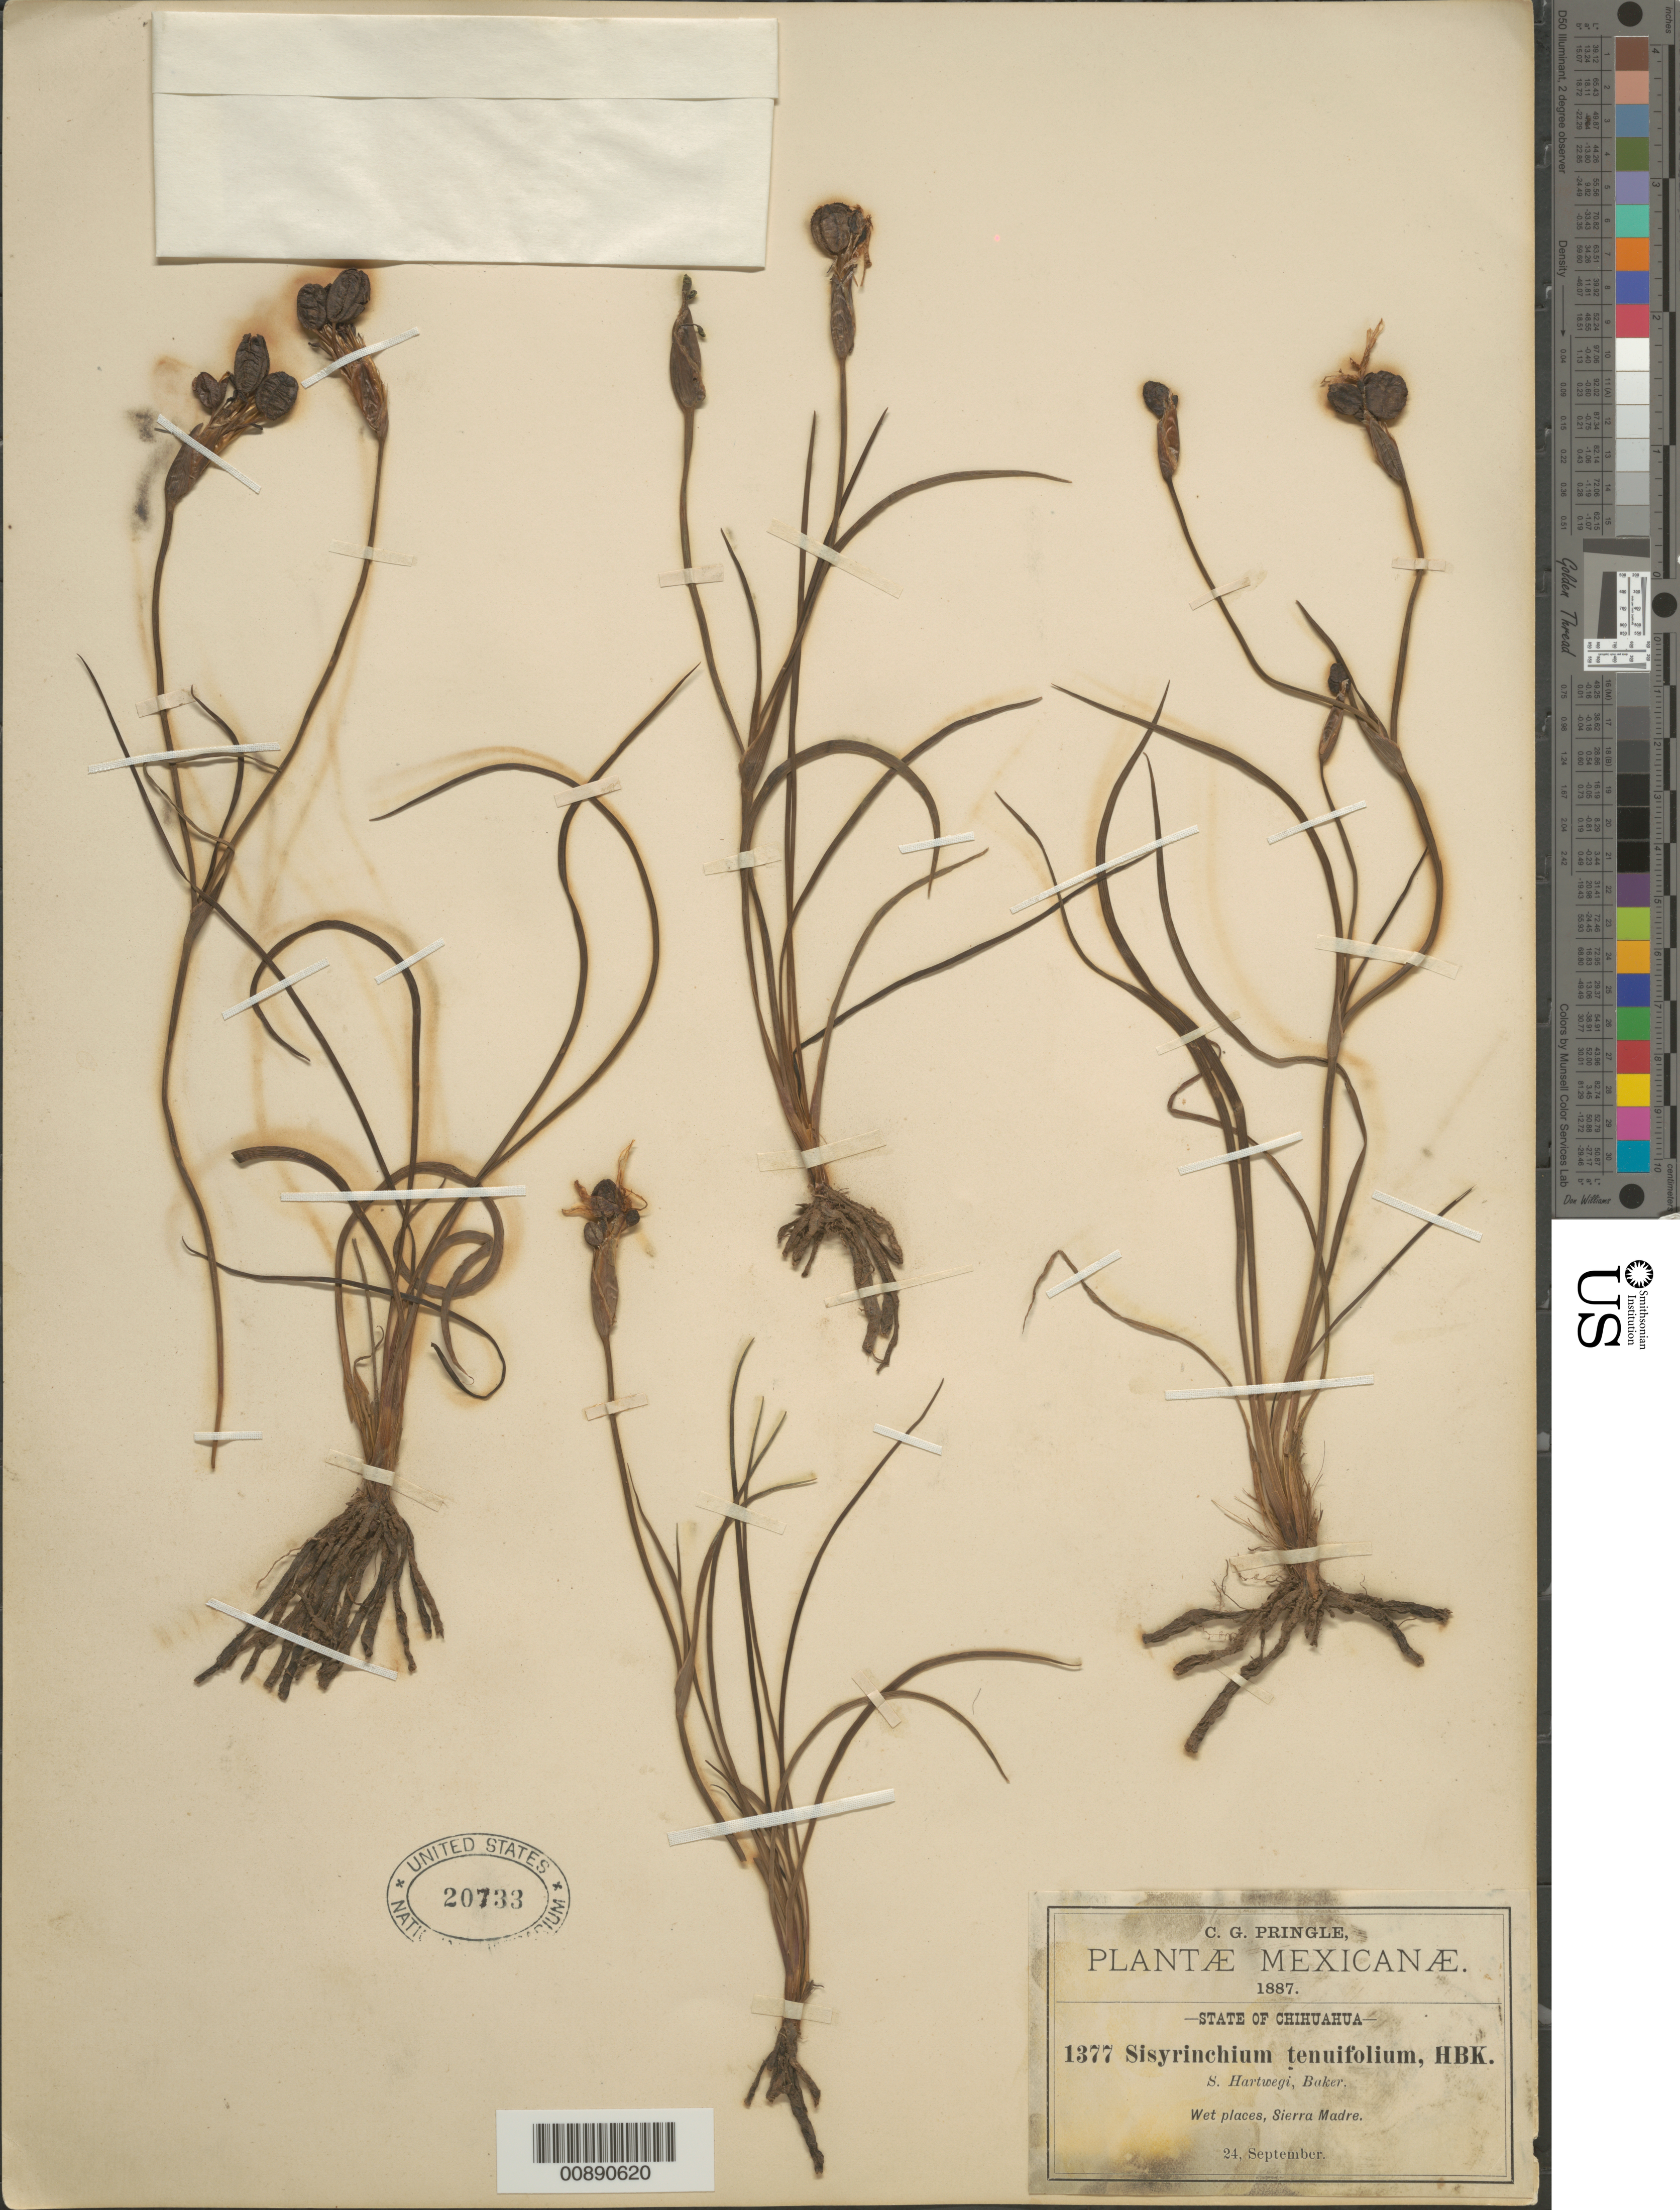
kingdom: Plantae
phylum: Tracheophyta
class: Liliopsida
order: Asparagales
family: Iridaceae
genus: Sisyrinchium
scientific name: Sisyrinchium tenuifolium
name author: Humb. & Bonpl. ex Willd.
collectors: C. G. Pringle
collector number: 1377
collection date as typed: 24 Sep 1887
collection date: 1887-09-24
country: Mexico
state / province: Chihuahua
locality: Sierra Madre, Chihuahua.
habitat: Wet places.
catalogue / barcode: US 20733